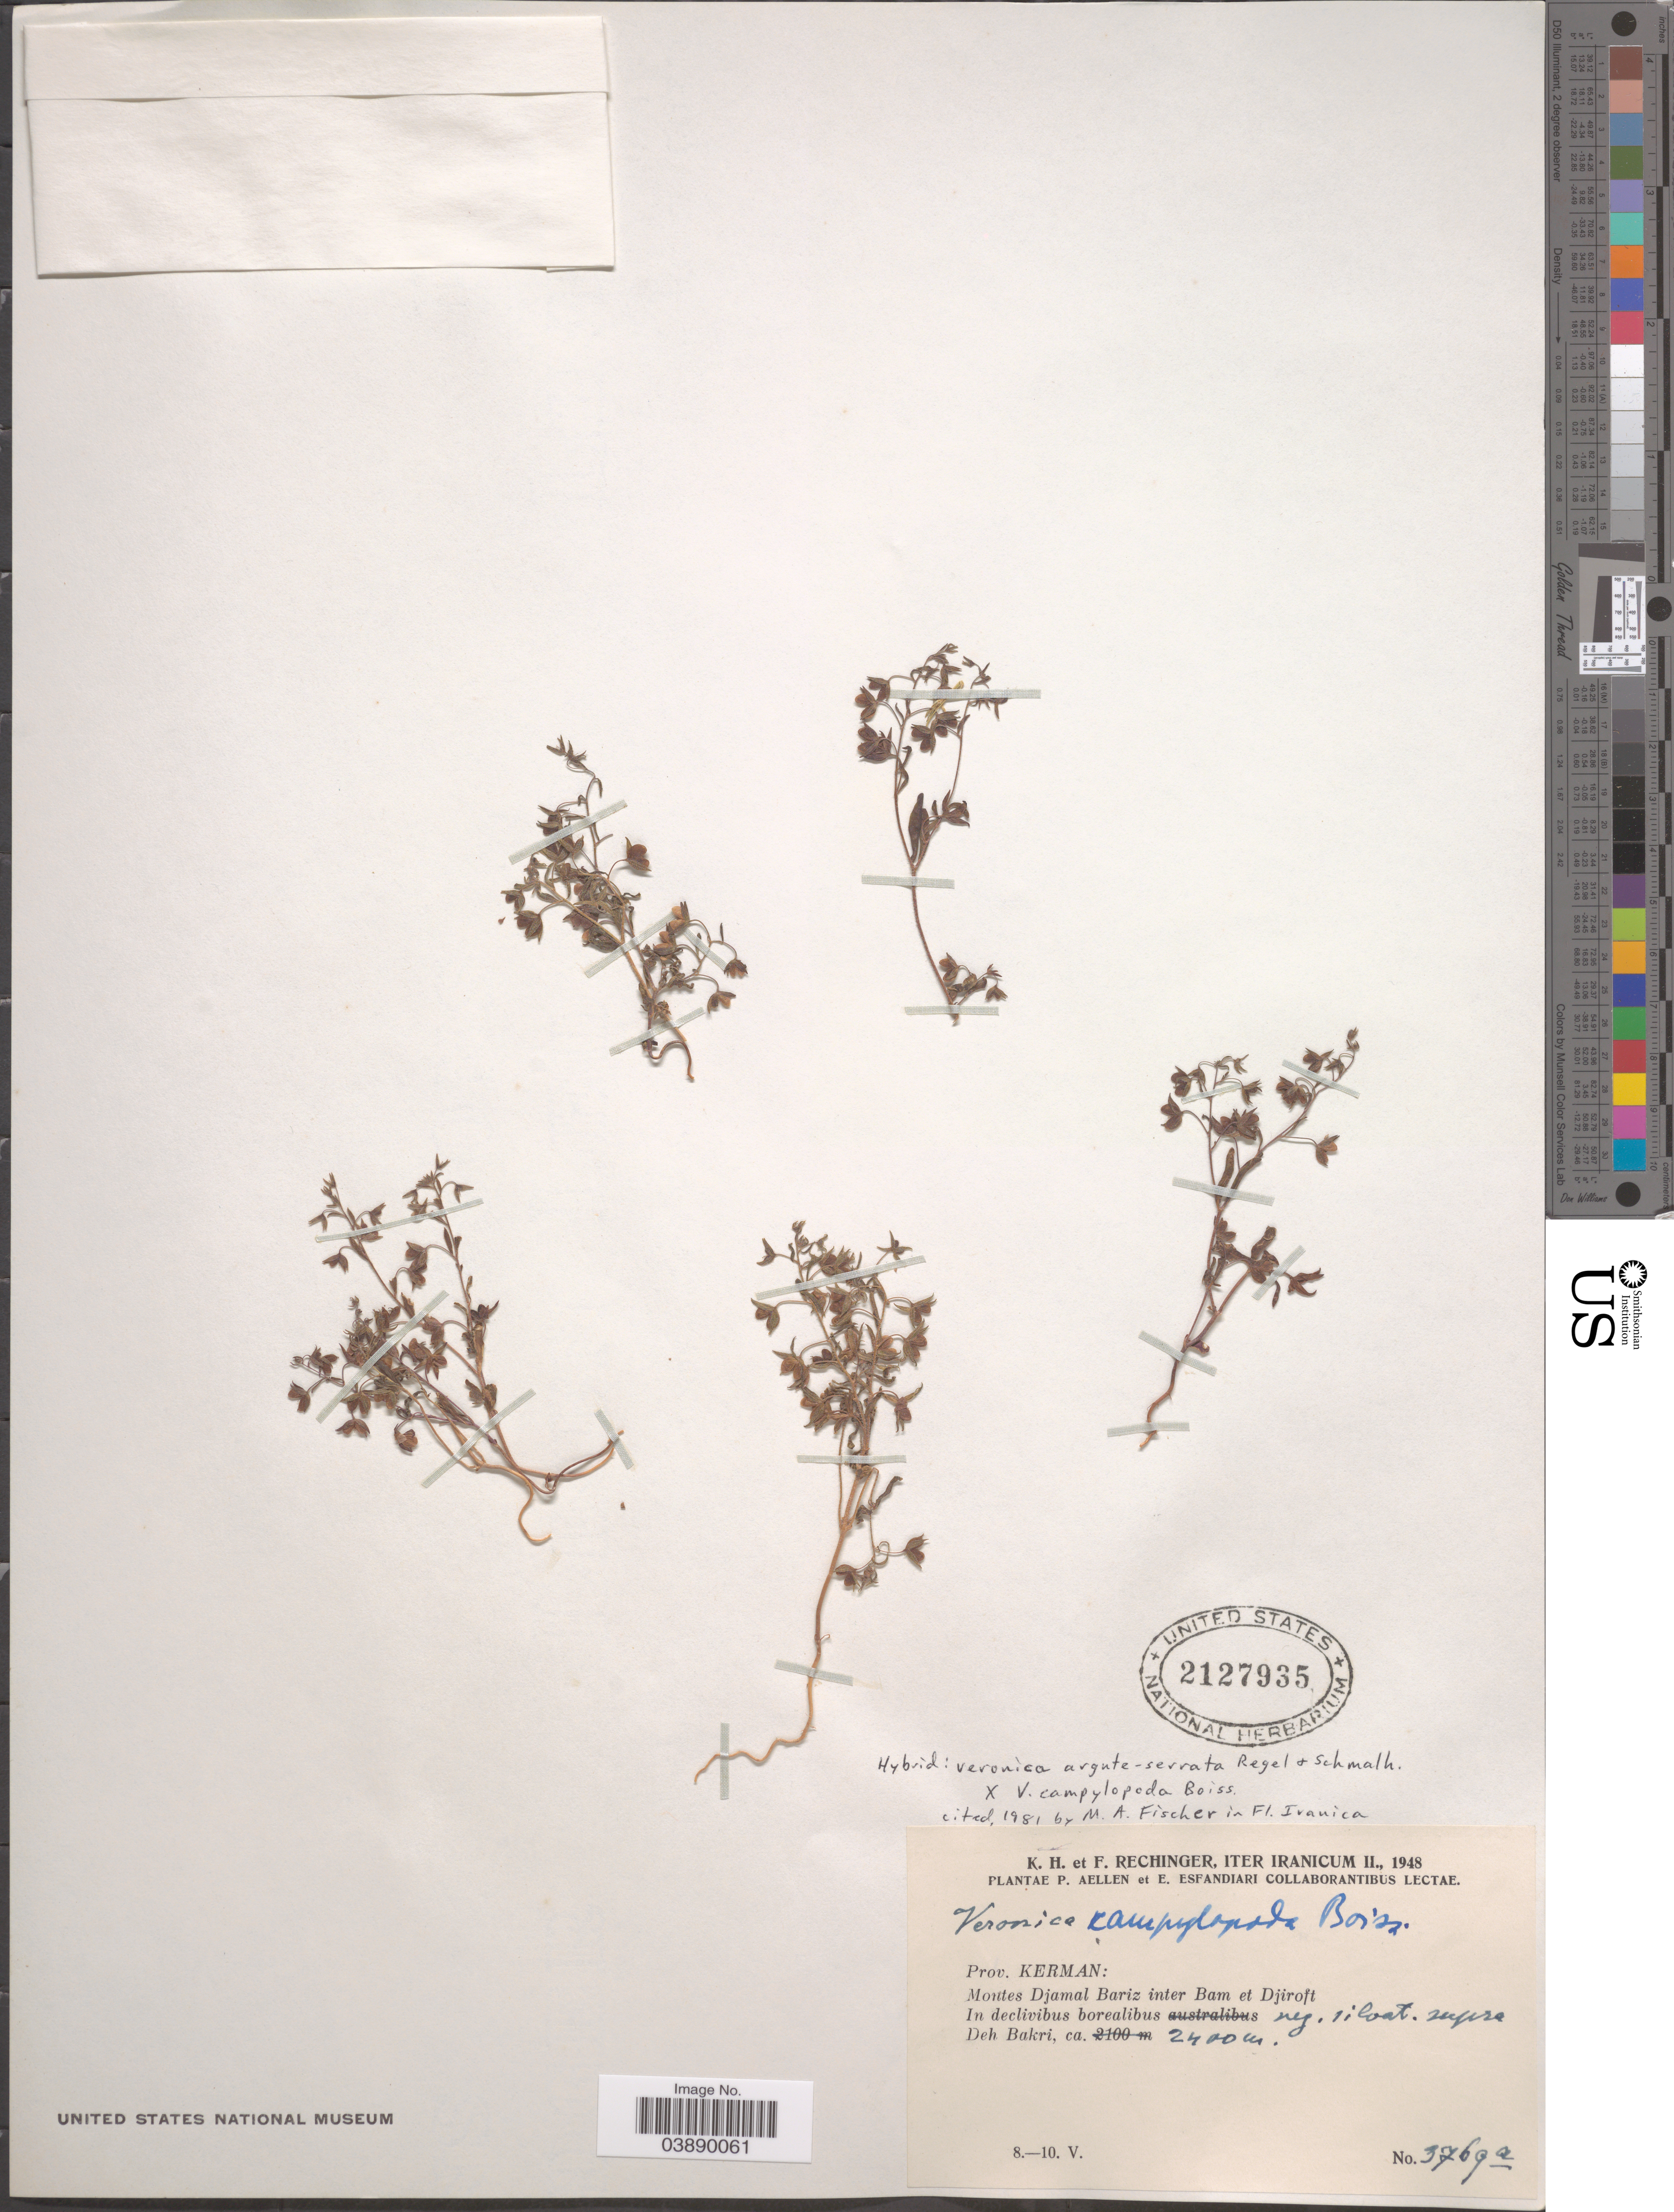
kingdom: Plantae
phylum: Tracheophyta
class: Magnoliopsida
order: Lamiales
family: Plantaginaceae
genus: Veronica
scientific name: Veronica arguteserrata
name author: Regel & Schmalh.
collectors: K. H. Rechinger & F. Rechinger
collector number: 3769a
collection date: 1948-05-08/1948-05-10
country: Iran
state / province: Kerman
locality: Montes Djamal Bariz inter Bam et Djiroft. Deh Bakri.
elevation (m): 2400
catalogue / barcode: US 2127935